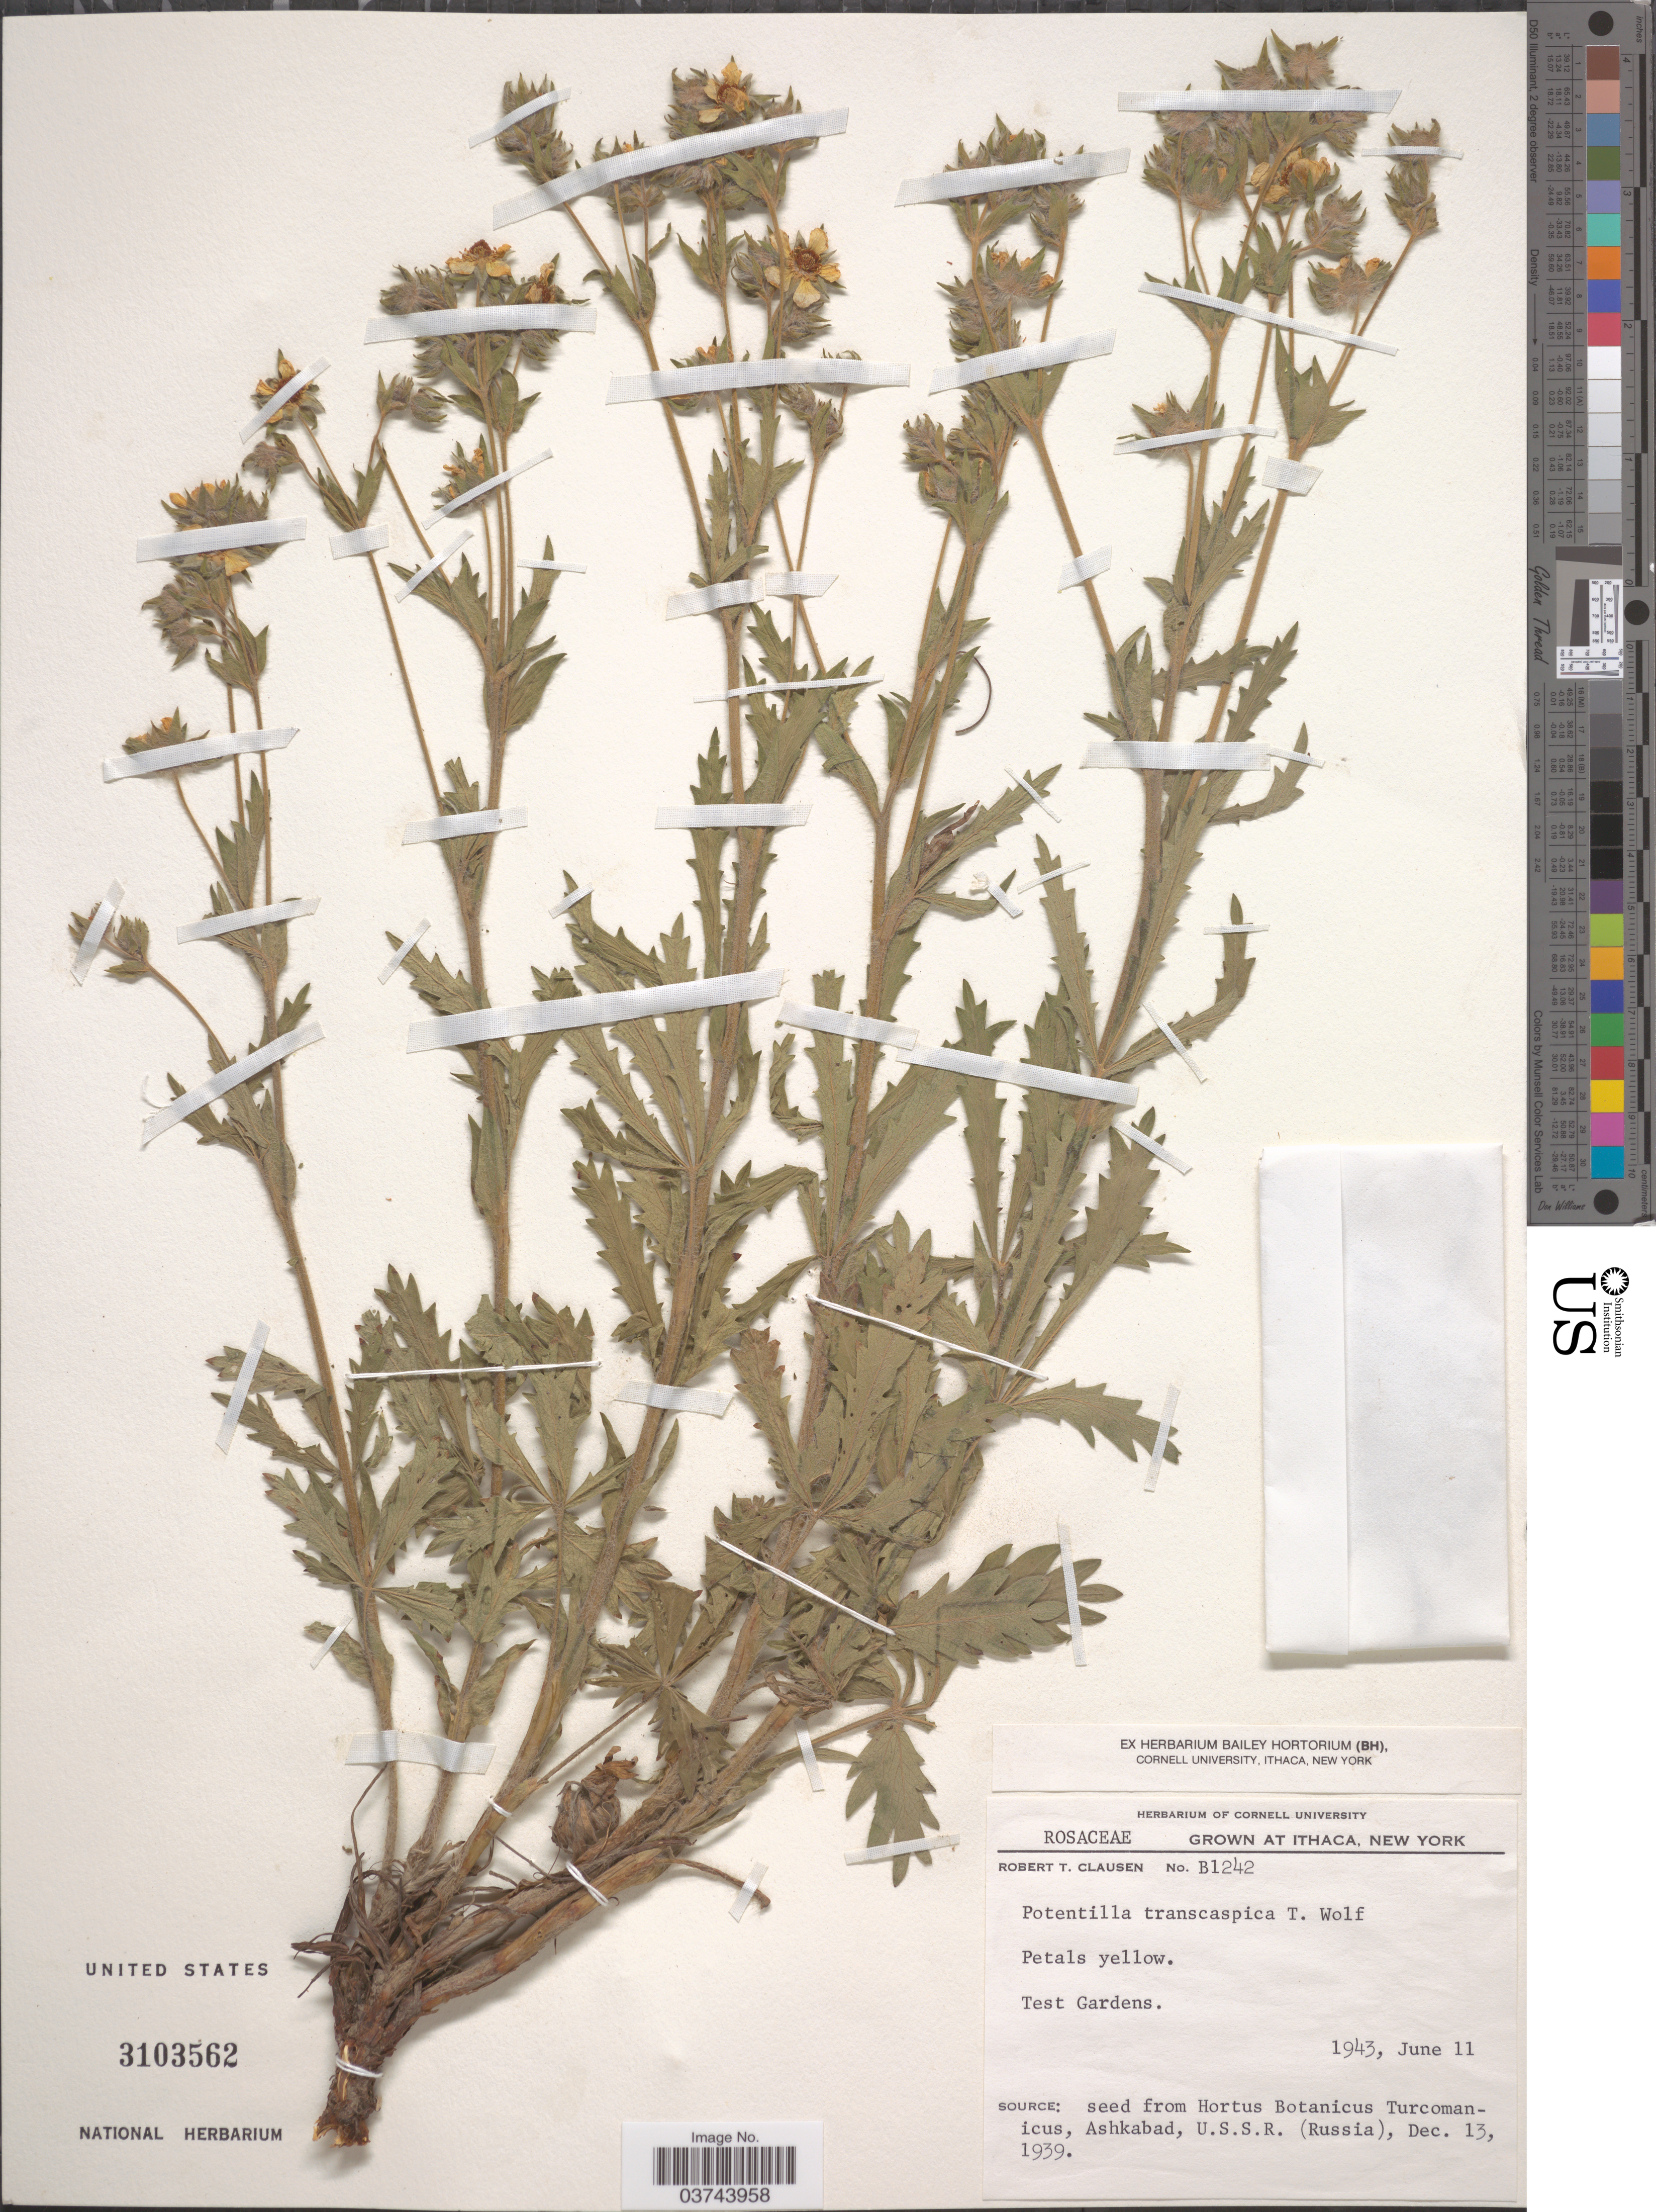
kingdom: Plantae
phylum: Tracheophyta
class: Magnoliopsida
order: Rosales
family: Rosaceae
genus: Potentilla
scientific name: Potentilla transcaspia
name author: Th. Wolf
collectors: R. T. Clausen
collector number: B1242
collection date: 1943-06-11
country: United States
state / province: New York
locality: Ithaca. Test Gardens.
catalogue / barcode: US 3103562